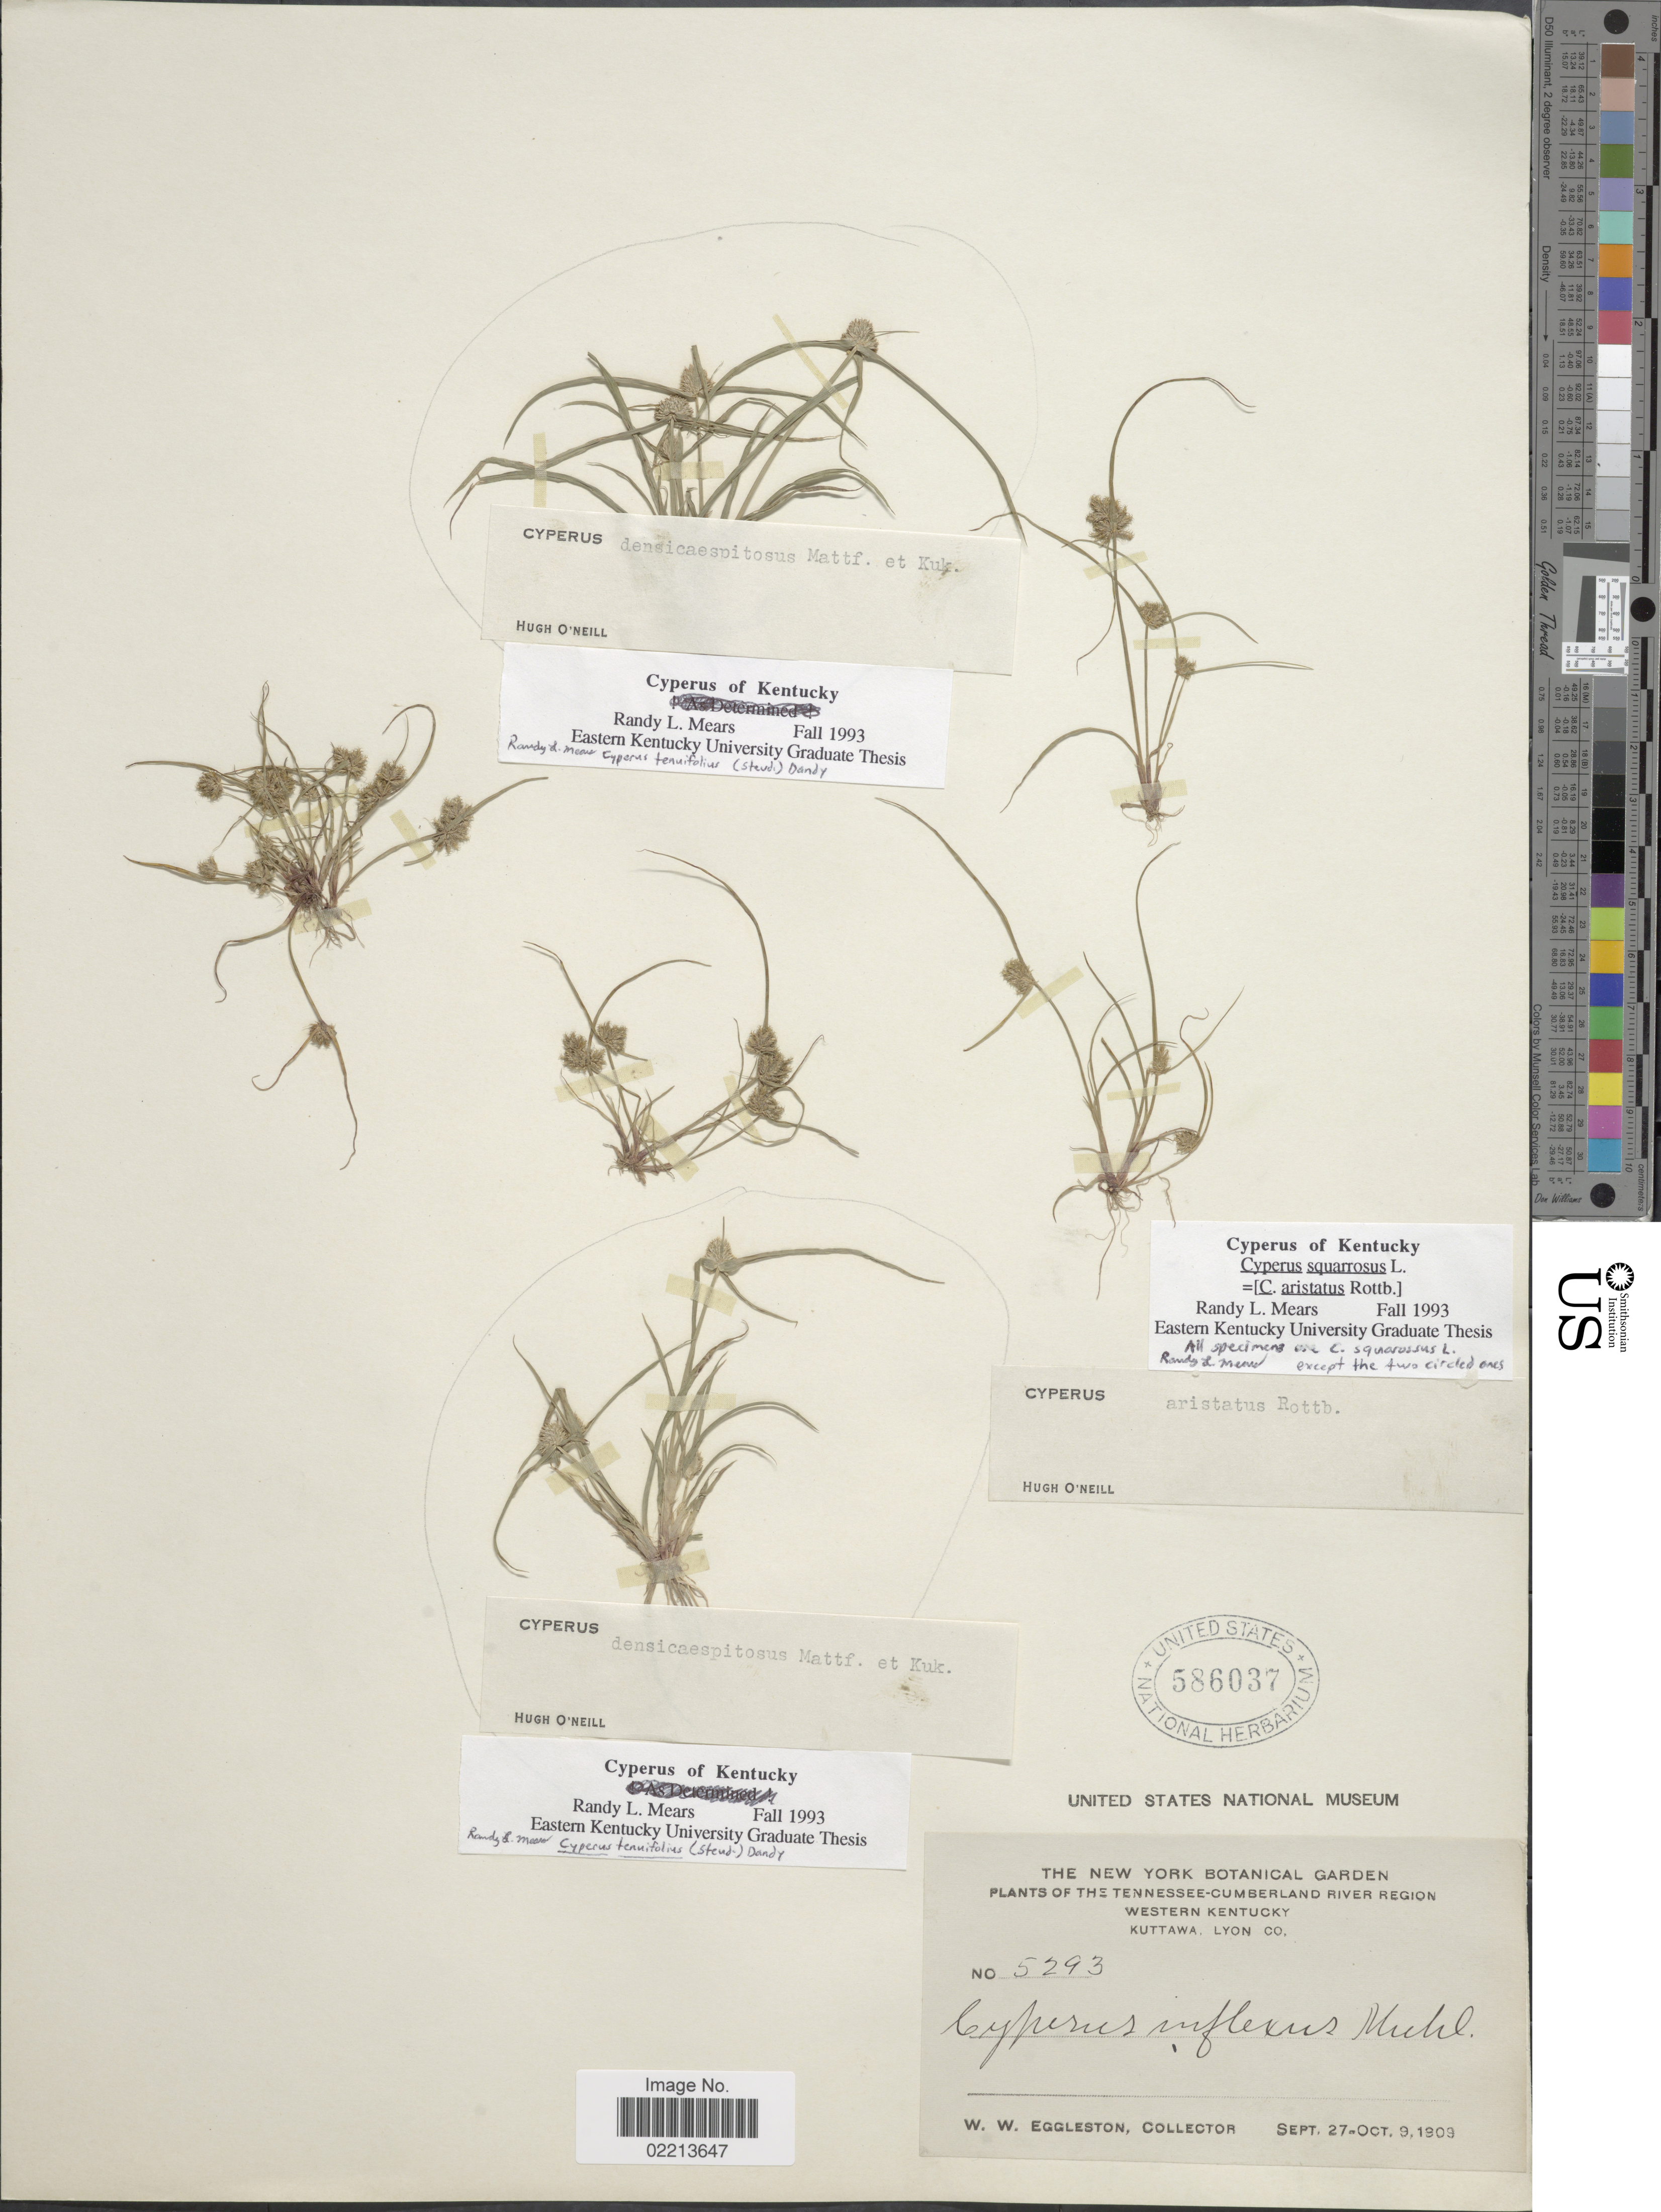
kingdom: Plantae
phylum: Tracheophyta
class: Liliopsida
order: Poales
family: Cyperaceae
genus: Cyperus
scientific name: Cyperus squarrosus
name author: L.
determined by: Mears, Randy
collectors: W. W. Eggleston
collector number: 5293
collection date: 1809-09-27/1809-10-09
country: United States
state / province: Kentucky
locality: Tennessee-Cumberland River Region, Western Kentucky, Kuttawa, Lyon Co.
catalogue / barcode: US 586037